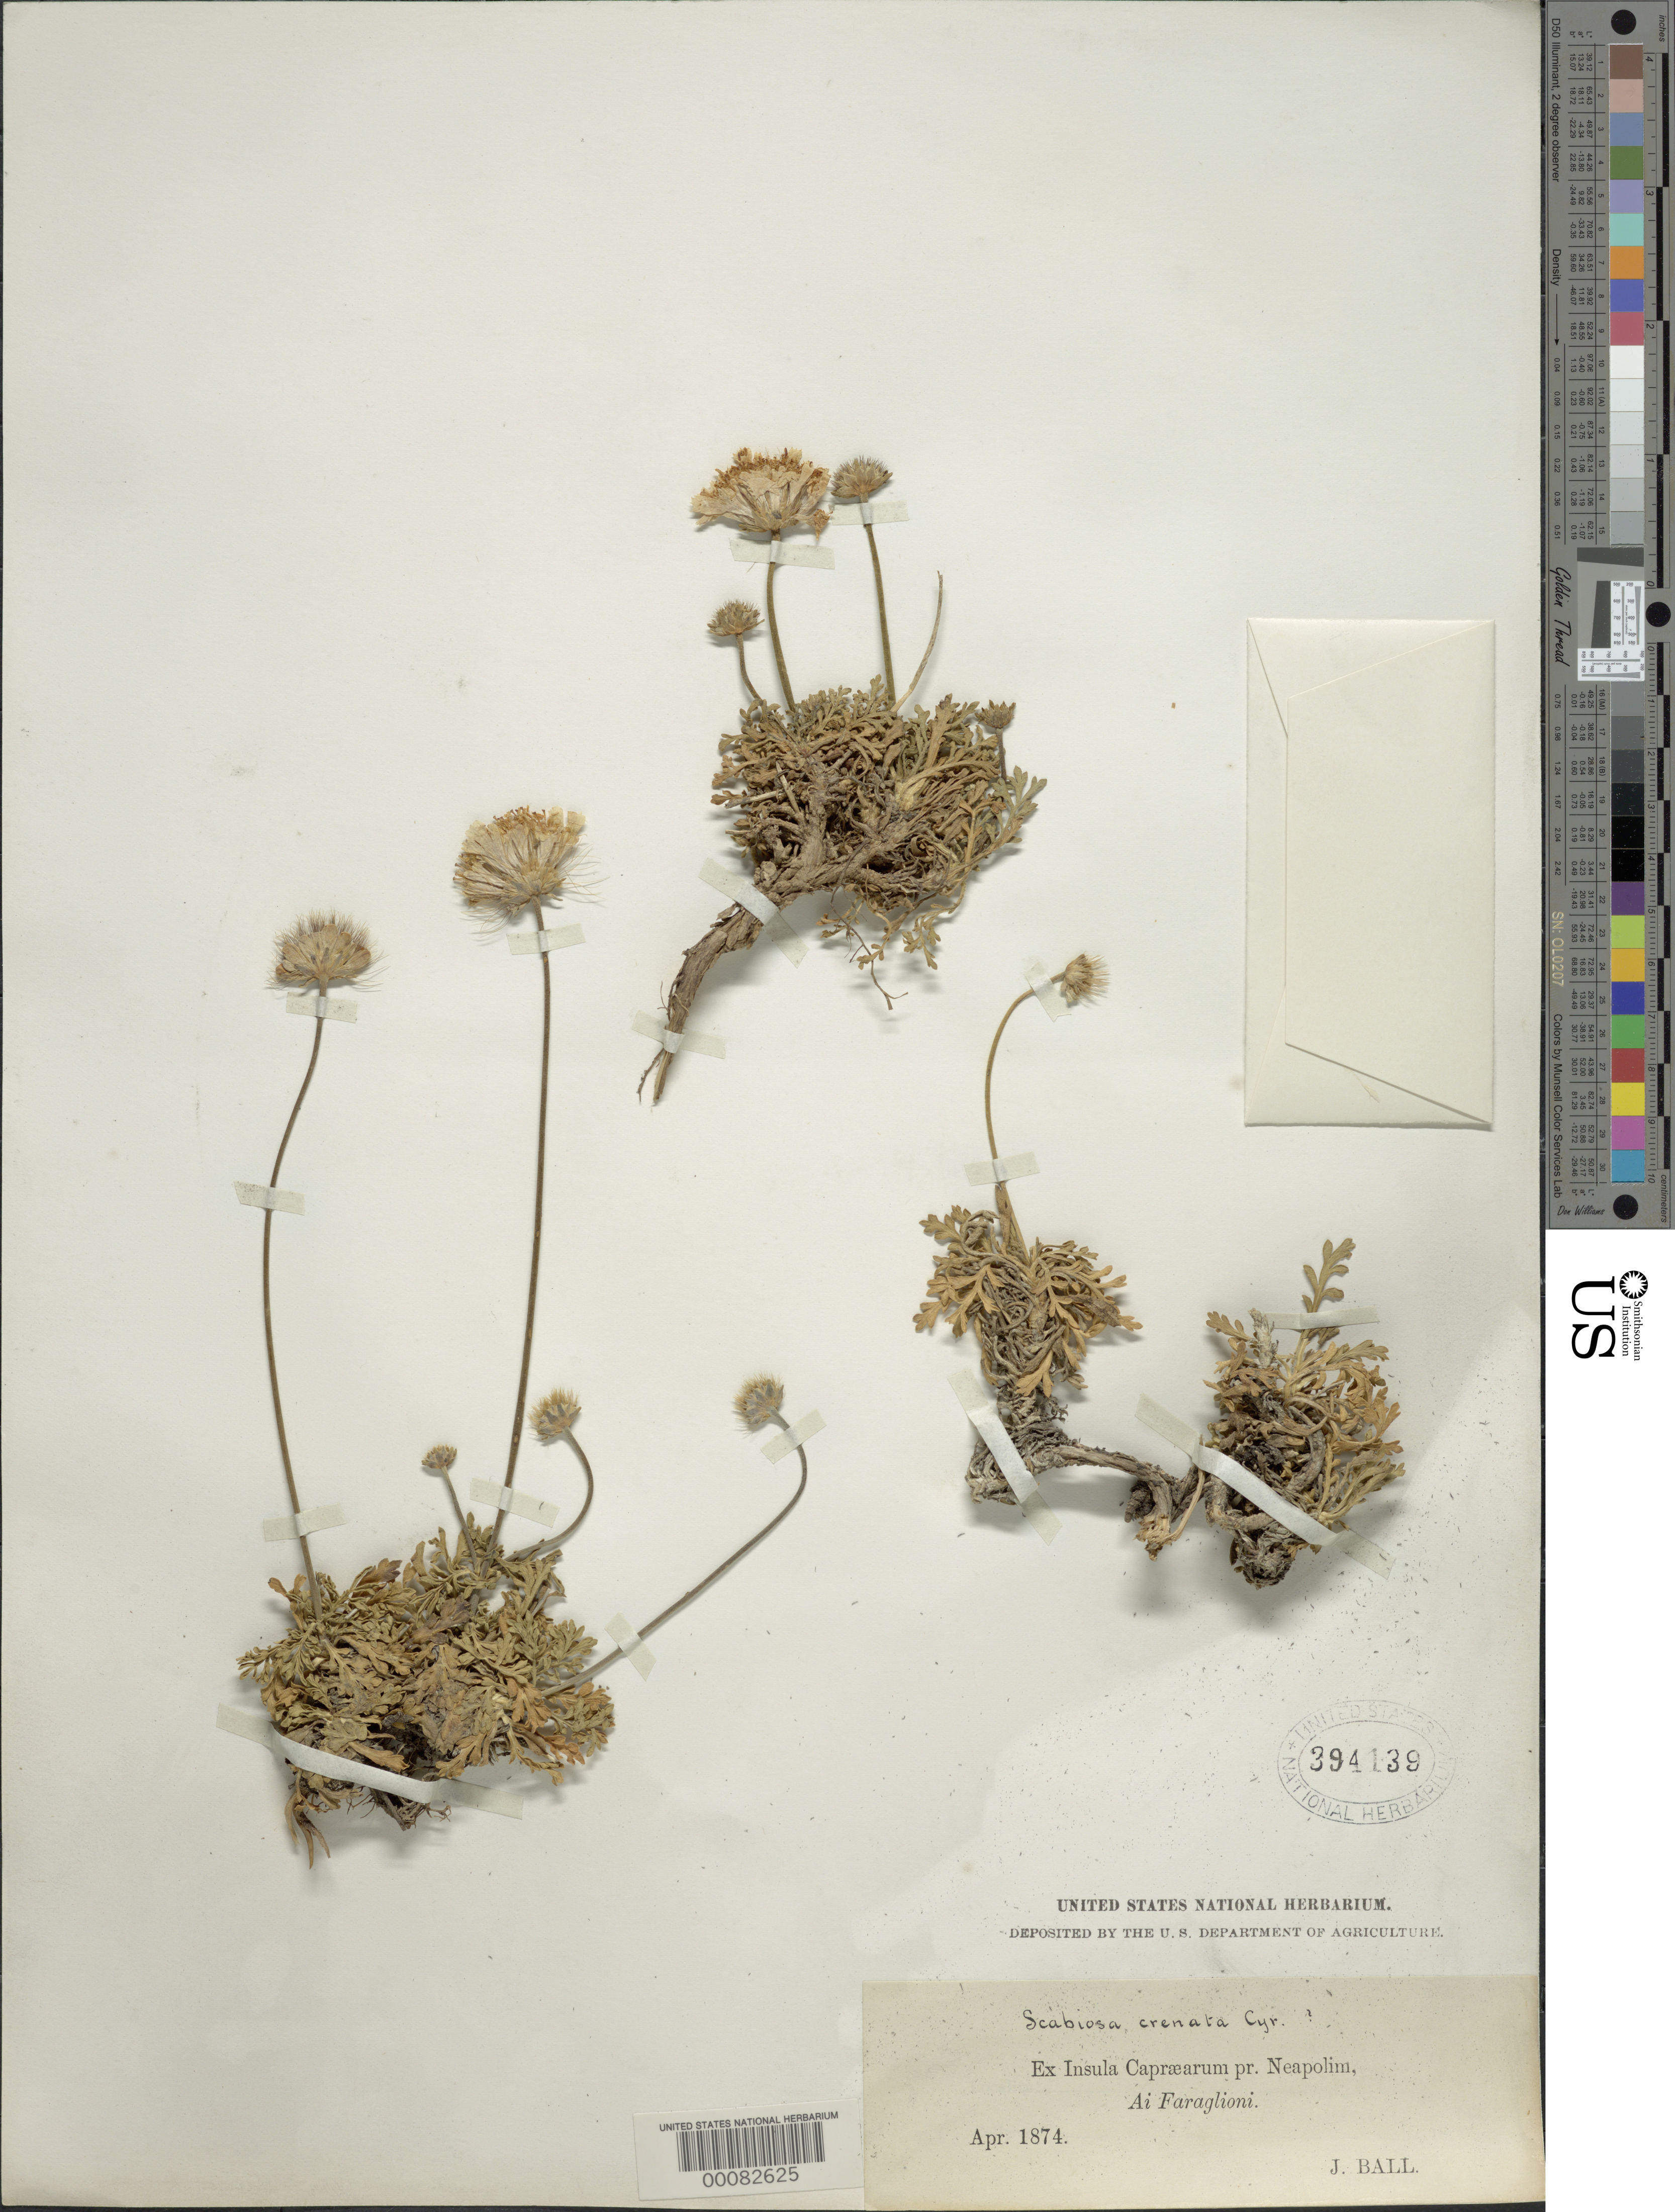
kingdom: Plantae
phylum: Tracheophyta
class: Magnoliopsida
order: Dipsacales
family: Caprifoliaceae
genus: Scabiosa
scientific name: Scabiosa crenata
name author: Cyrill.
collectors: J. Ball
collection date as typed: Apr 1874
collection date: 1874-04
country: France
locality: Ai Faraglioni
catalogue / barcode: US 394139